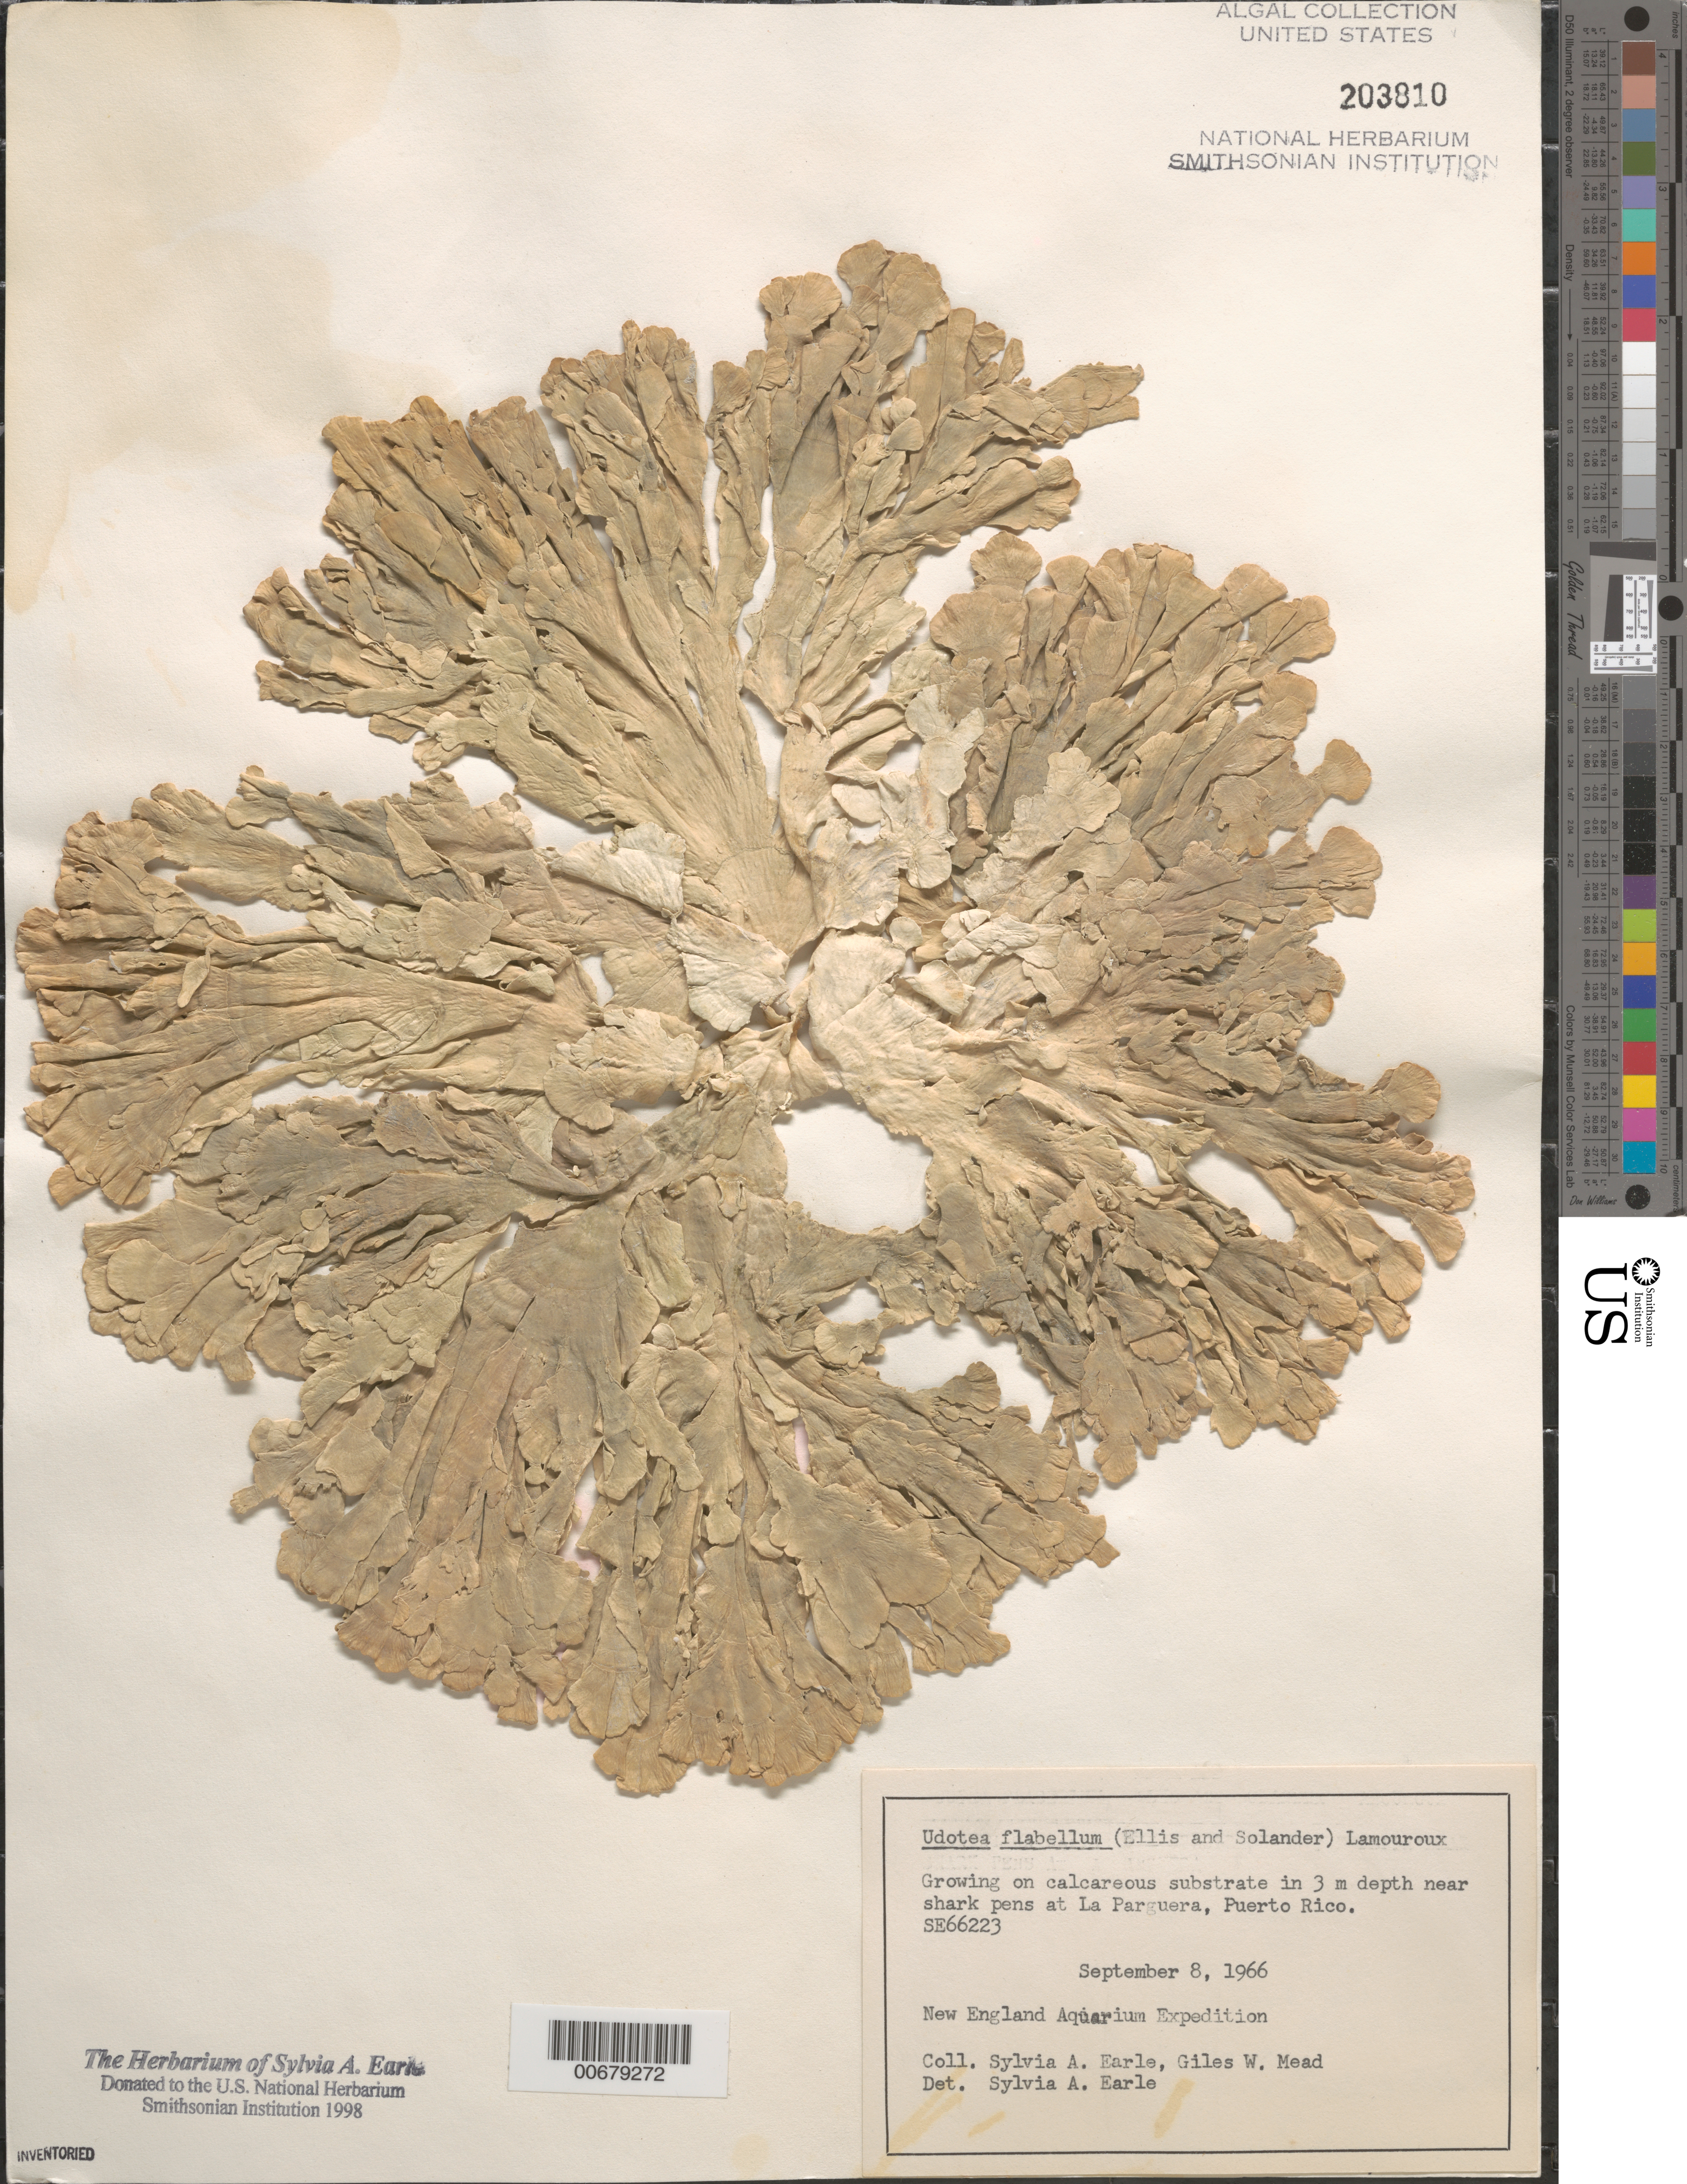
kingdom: Plantae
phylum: Chlorophyta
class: Ulvophyceae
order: Bryopsidales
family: Udoteaceae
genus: Udotea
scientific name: Udotea flabellum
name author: (J. Ellis & Sol.) M. Howe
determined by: Earle, S. A.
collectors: S. A. Earle & G. W. Mead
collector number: SE 66223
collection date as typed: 08 Sep 1966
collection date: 1966-09-08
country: Puerto Rico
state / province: Lajas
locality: La Parguera, near shark pens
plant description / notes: New England Aquarium Expedition to Puerto Rico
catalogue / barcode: US 203810